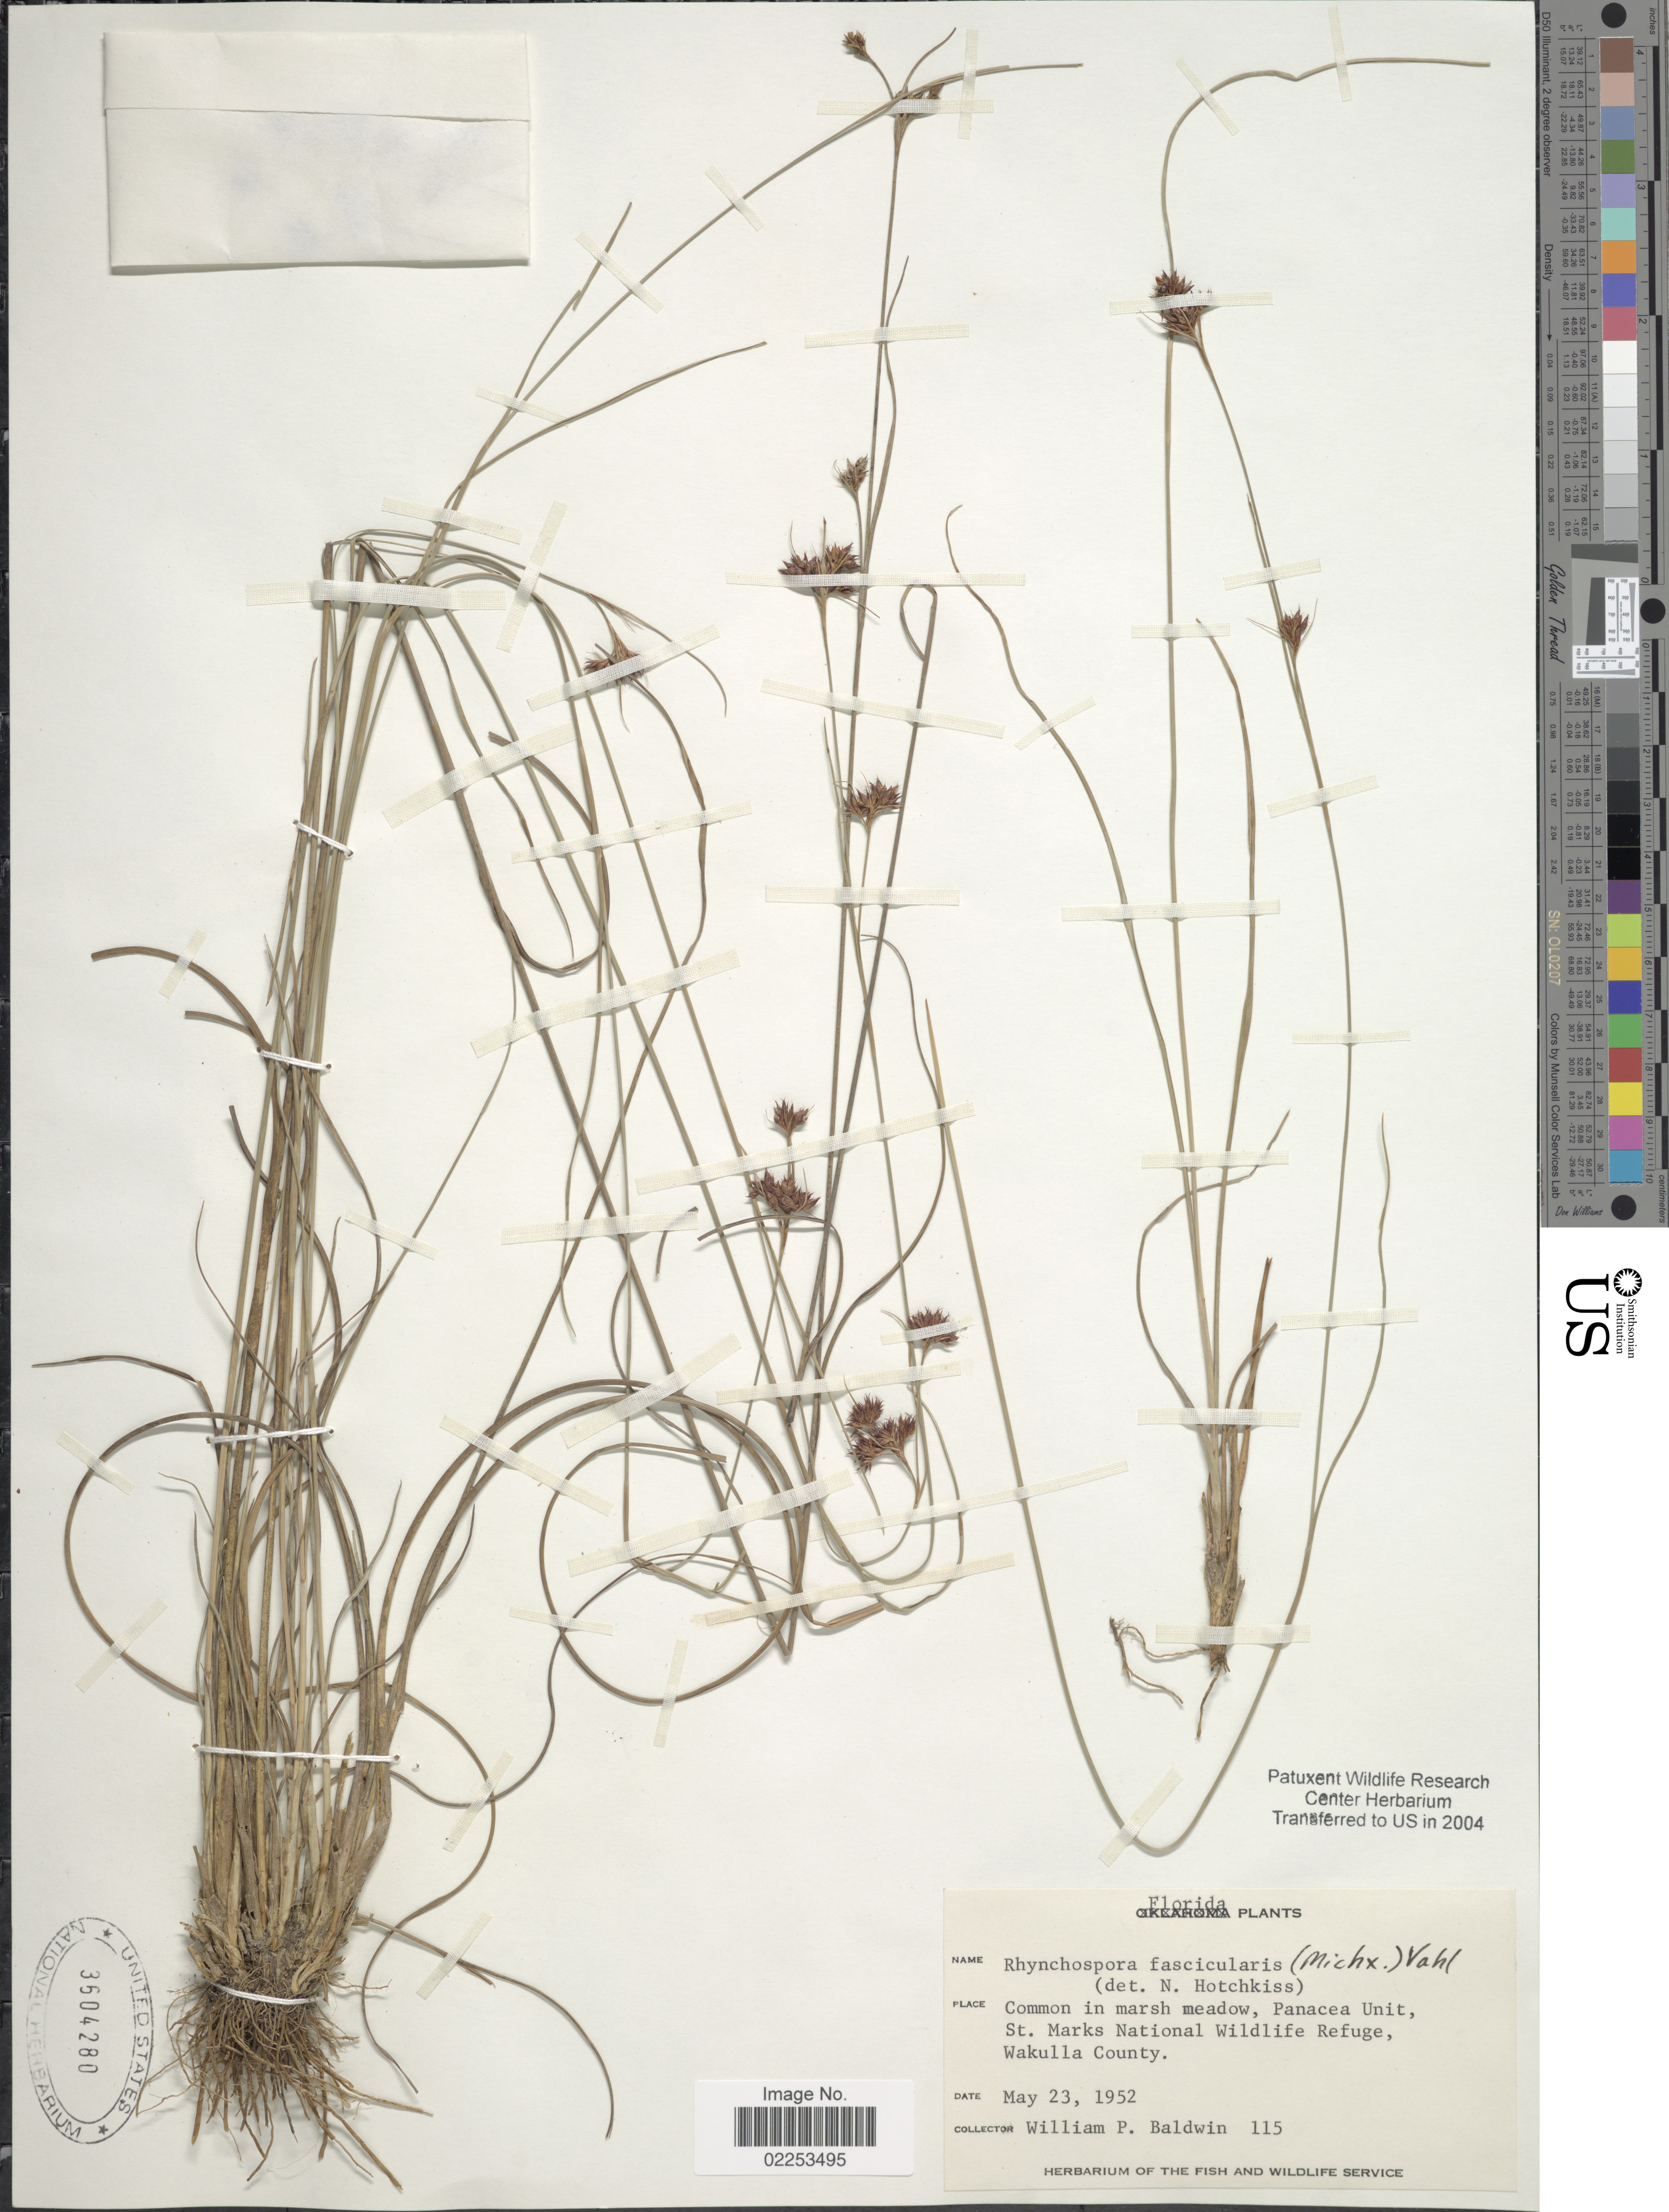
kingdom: Plantae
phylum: Tracheophyta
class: Liliopsida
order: Poales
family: Cyperaceae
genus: Rhynchospora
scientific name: Rhynchospora fascicularis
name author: (Michx.) Vahl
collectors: W. Baldwin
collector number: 115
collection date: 1952-05-23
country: United States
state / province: Florida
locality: Panacea Unit, St. Marks National Wildlife Refuge, Wakulla County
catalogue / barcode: US 3604280